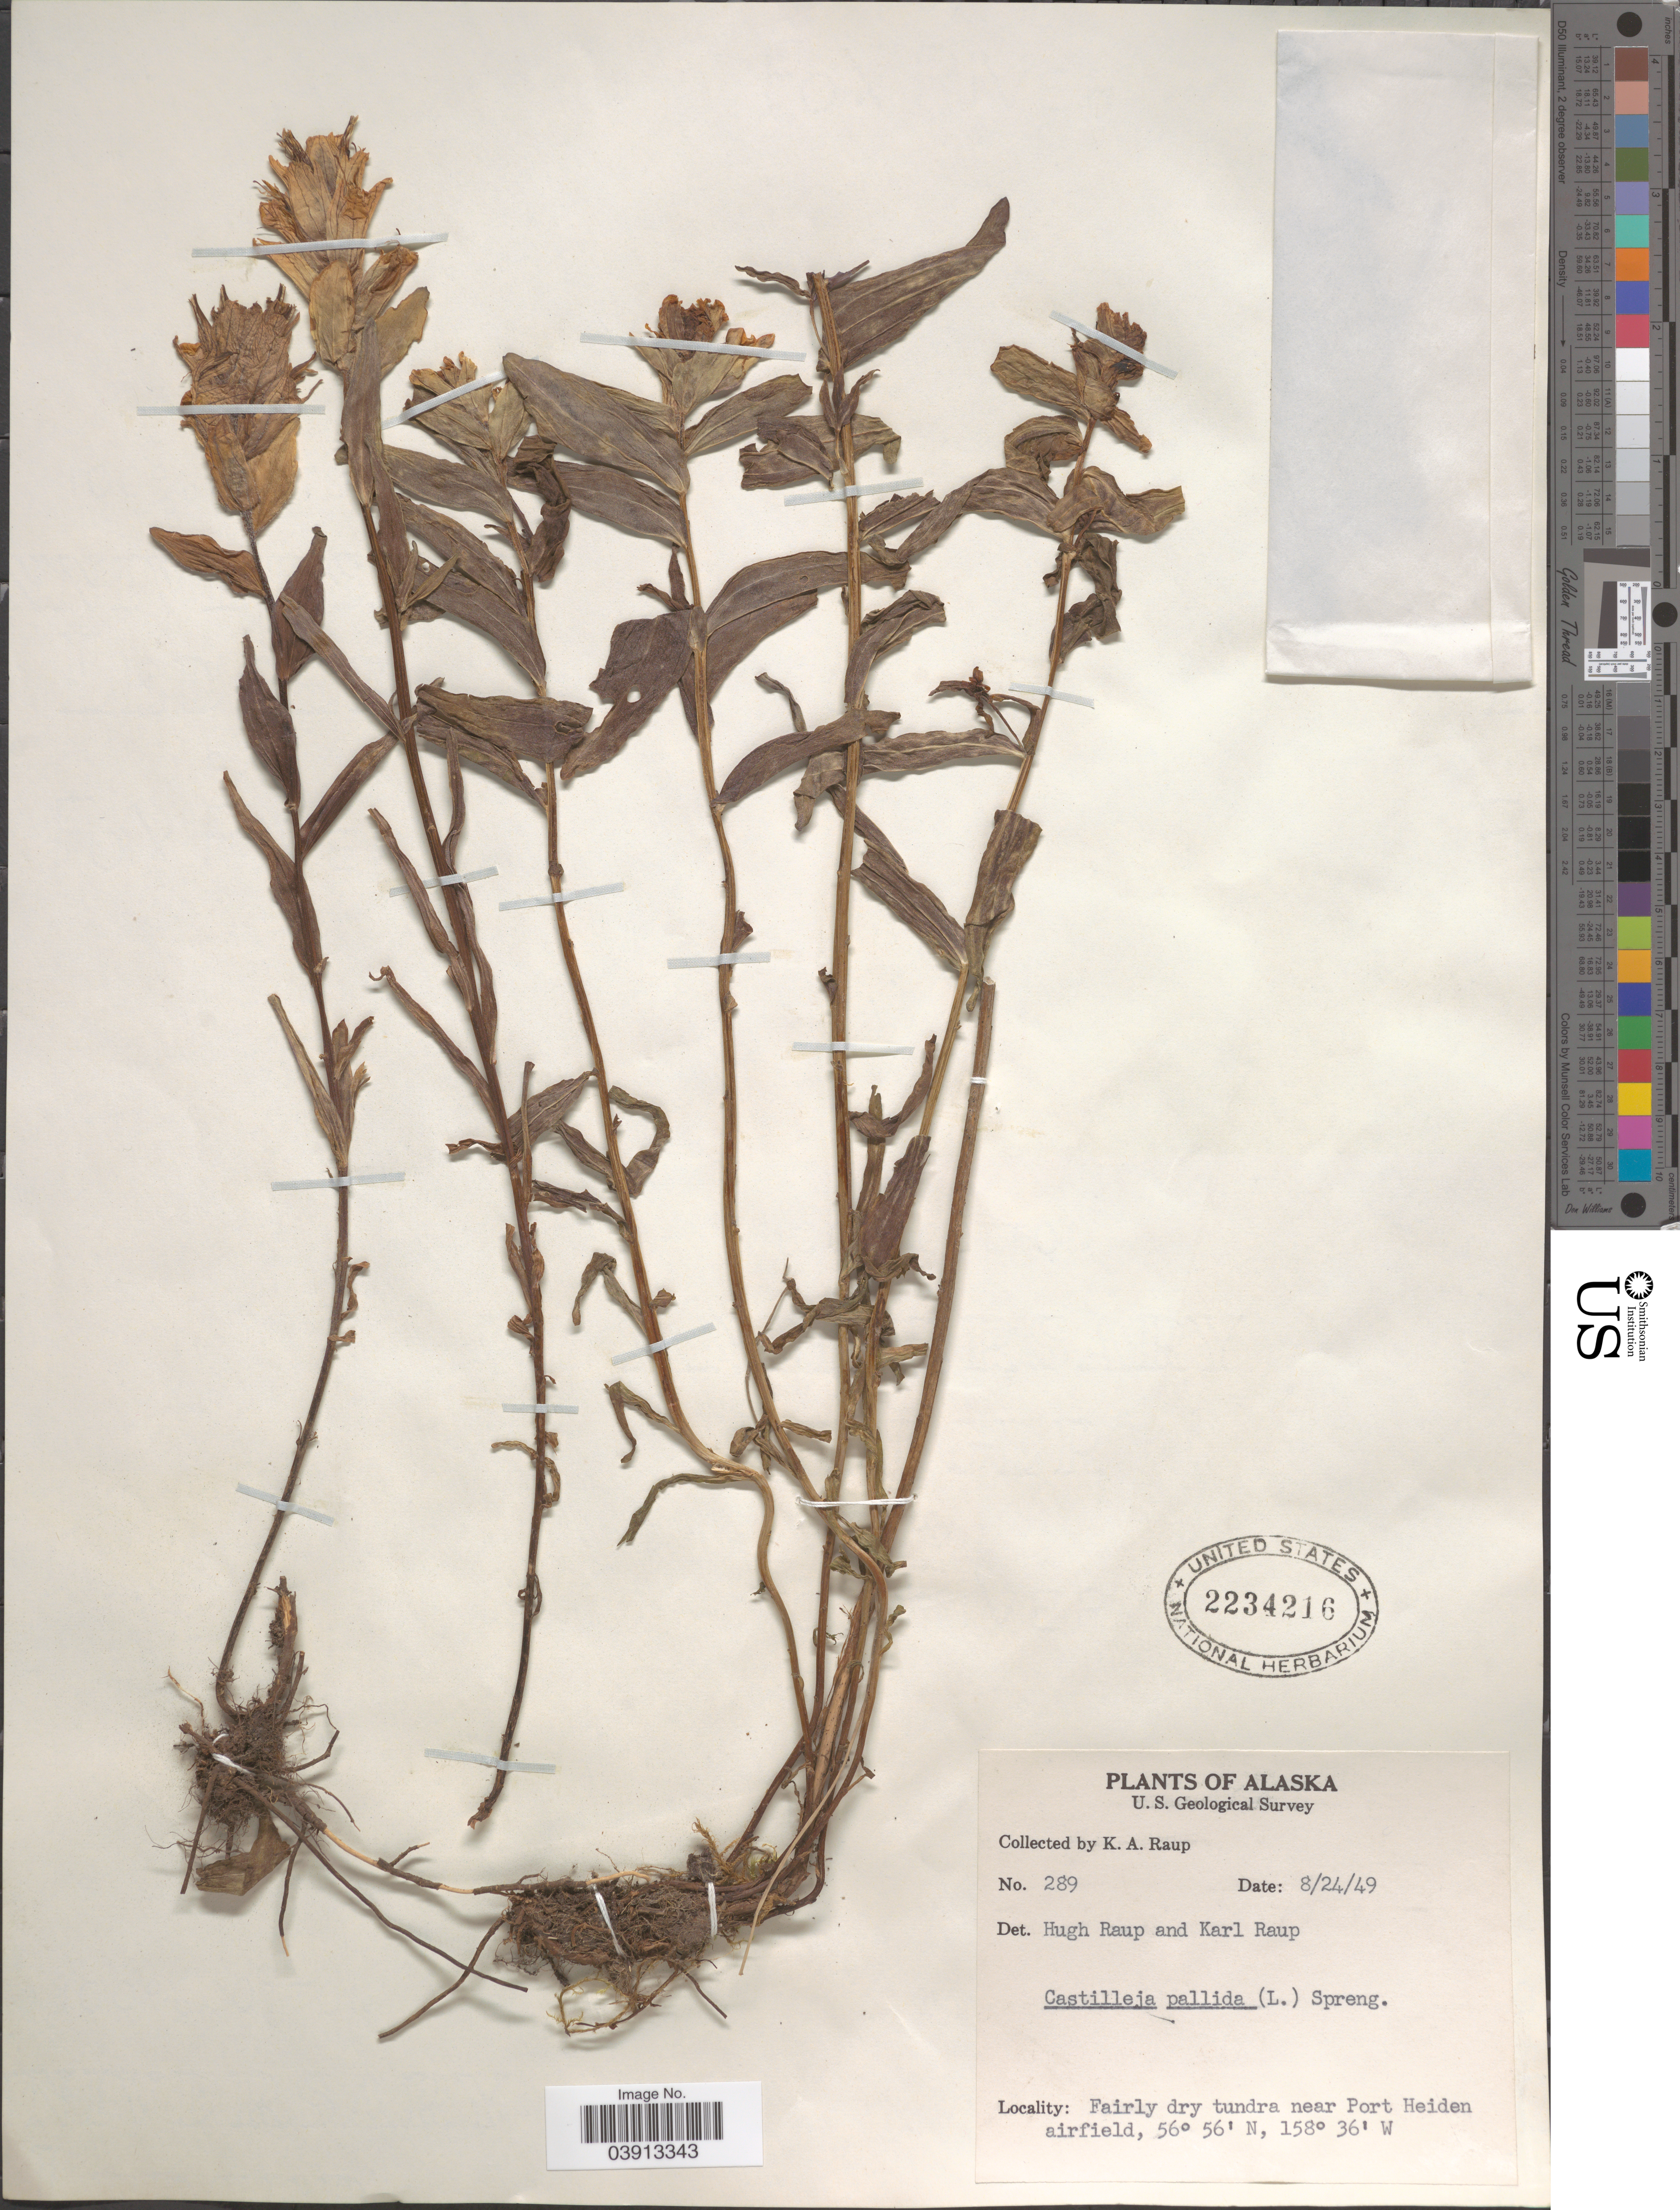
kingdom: Plantae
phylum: Tracheophyta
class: Magnoliopsida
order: Lamiales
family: Orobanchaceae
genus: Castilleja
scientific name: Castilleja pallida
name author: (L.) Spreng.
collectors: K. Raup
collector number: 289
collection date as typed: Transcribed d/m/y: 24/8/49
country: United States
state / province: Alaska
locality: Fairly dry tundra near Port Heiden airfield.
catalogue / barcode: US 2234216